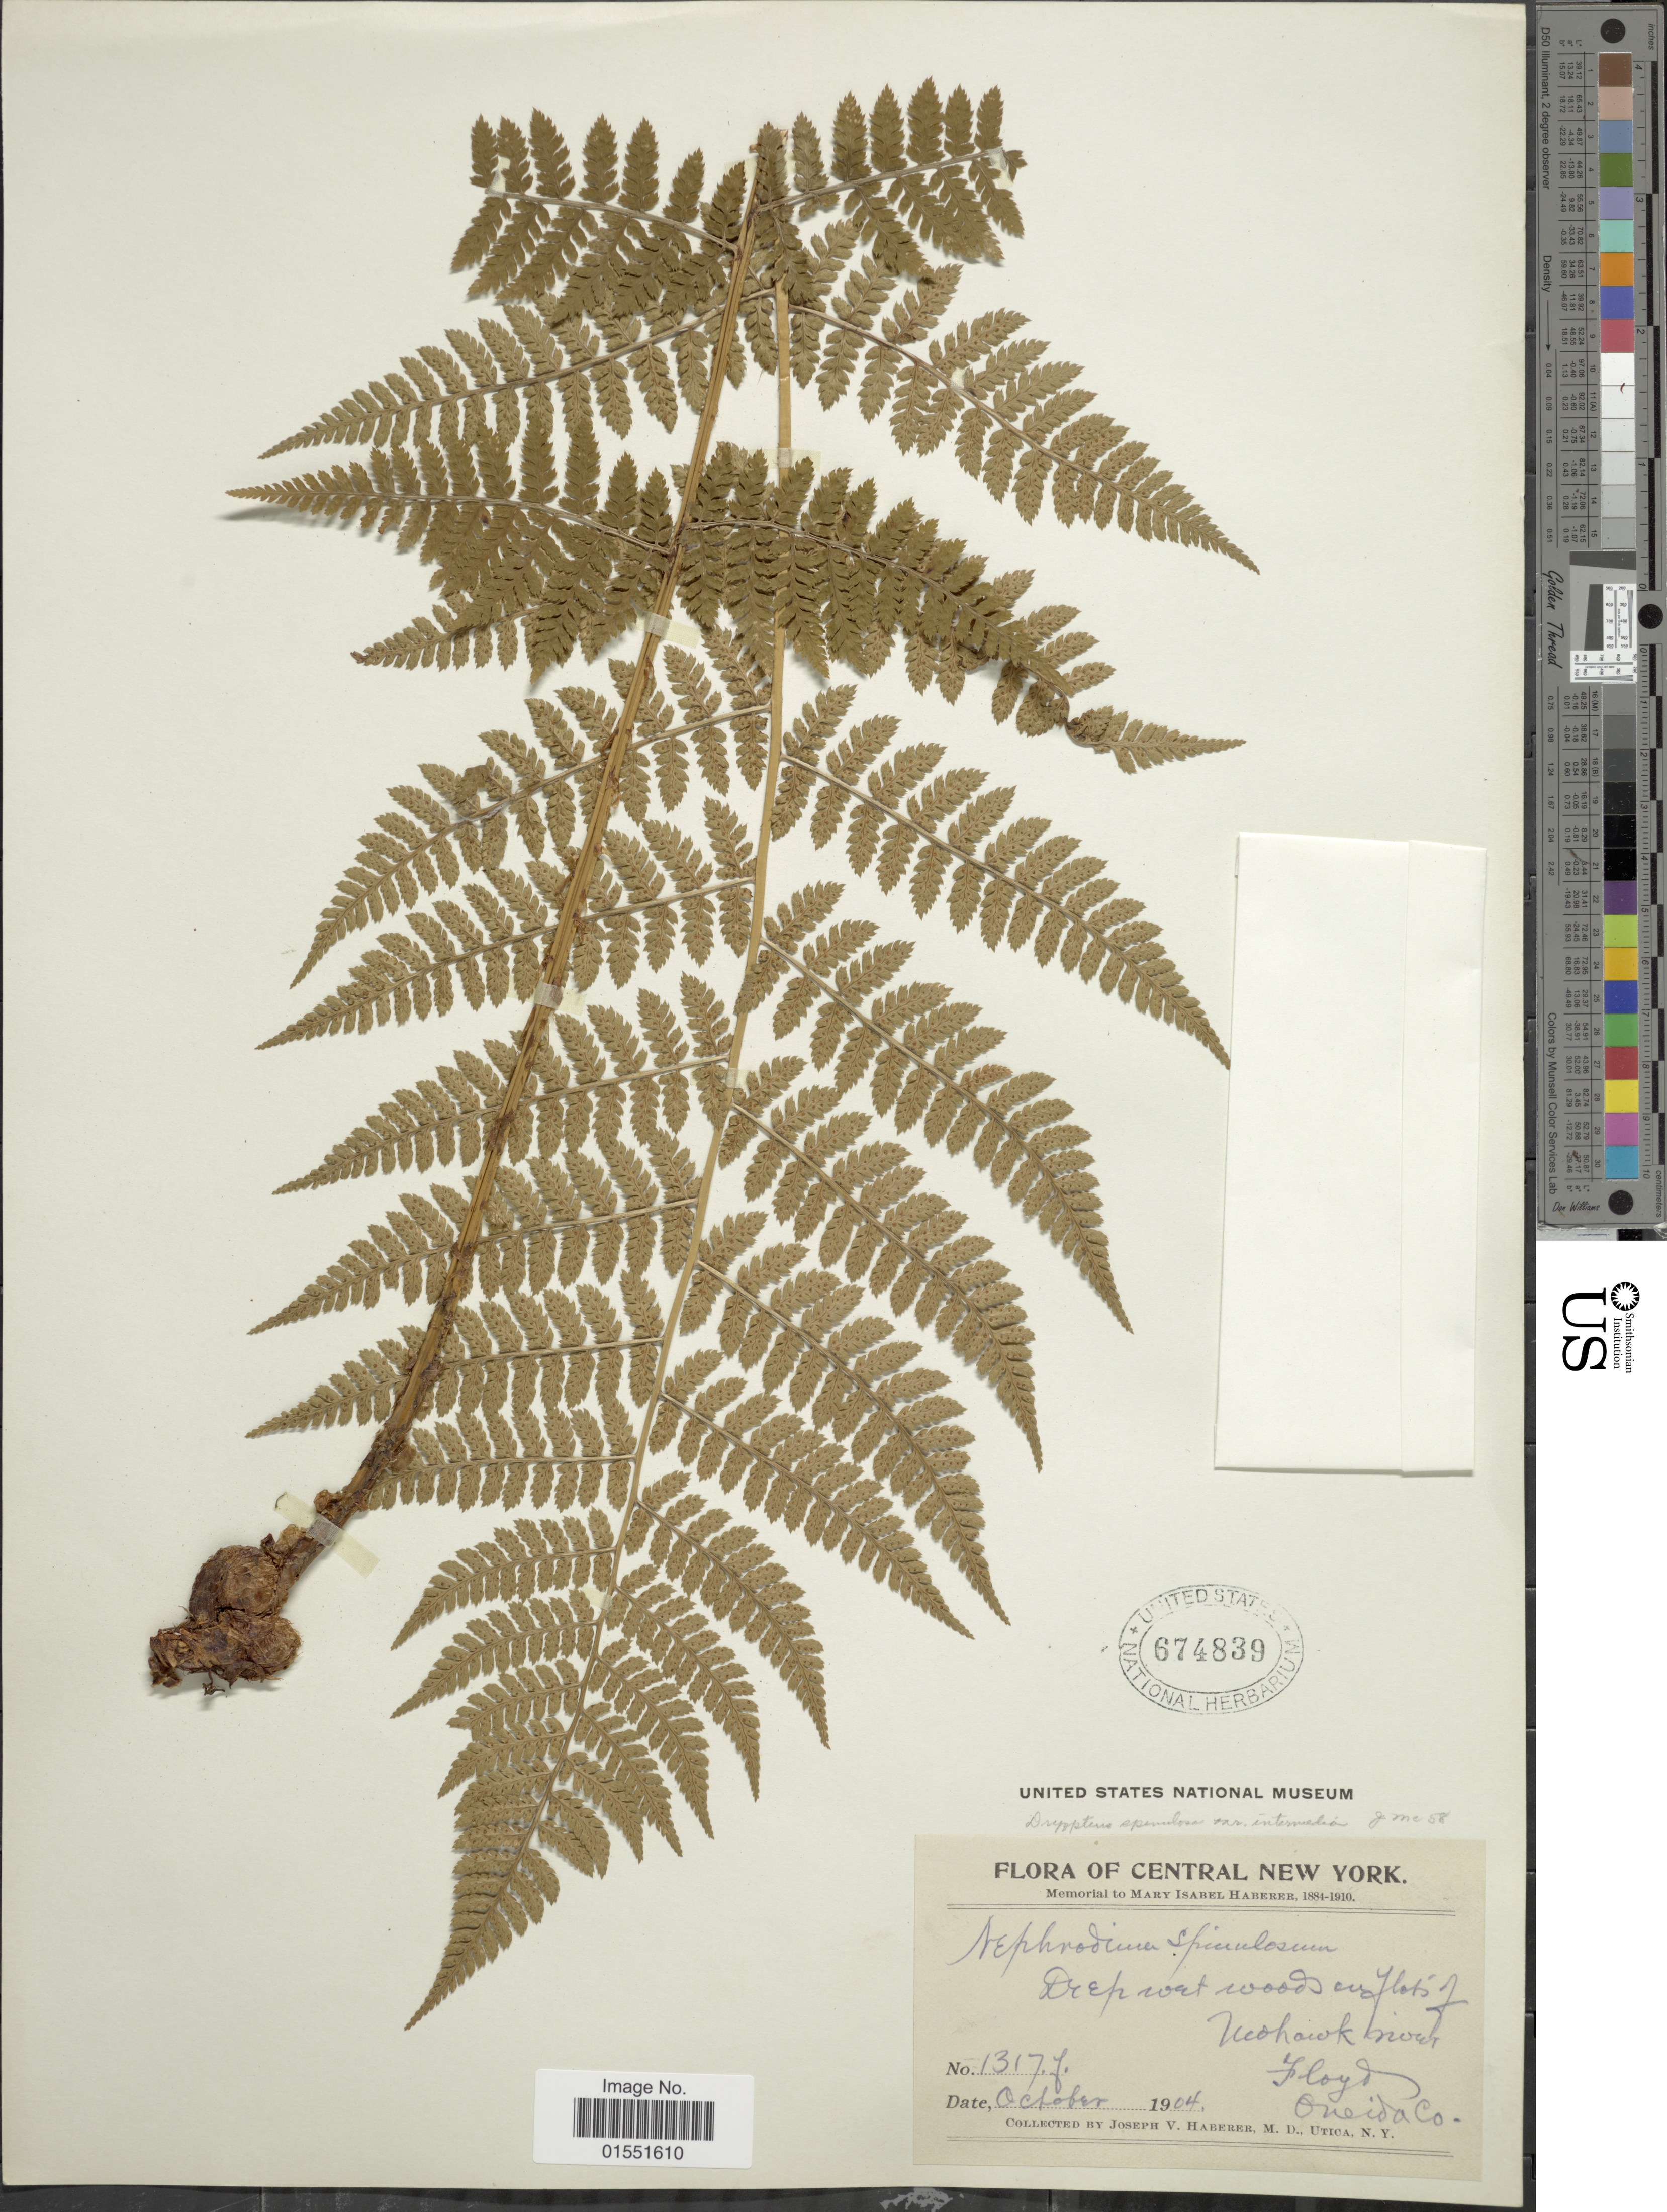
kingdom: Plantae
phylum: Tracheophyta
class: Polypodiopsida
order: Polypodiales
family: Dryopteridaceae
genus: Dryopteris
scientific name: Dryopteris intermedia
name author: (Muhl.) A. Gray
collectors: J. V. Haberer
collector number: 1317f*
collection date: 1904-10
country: United States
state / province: New York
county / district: Oneida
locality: Central New York. Niohawk river, floyd, Oneida Co.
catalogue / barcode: US 674839